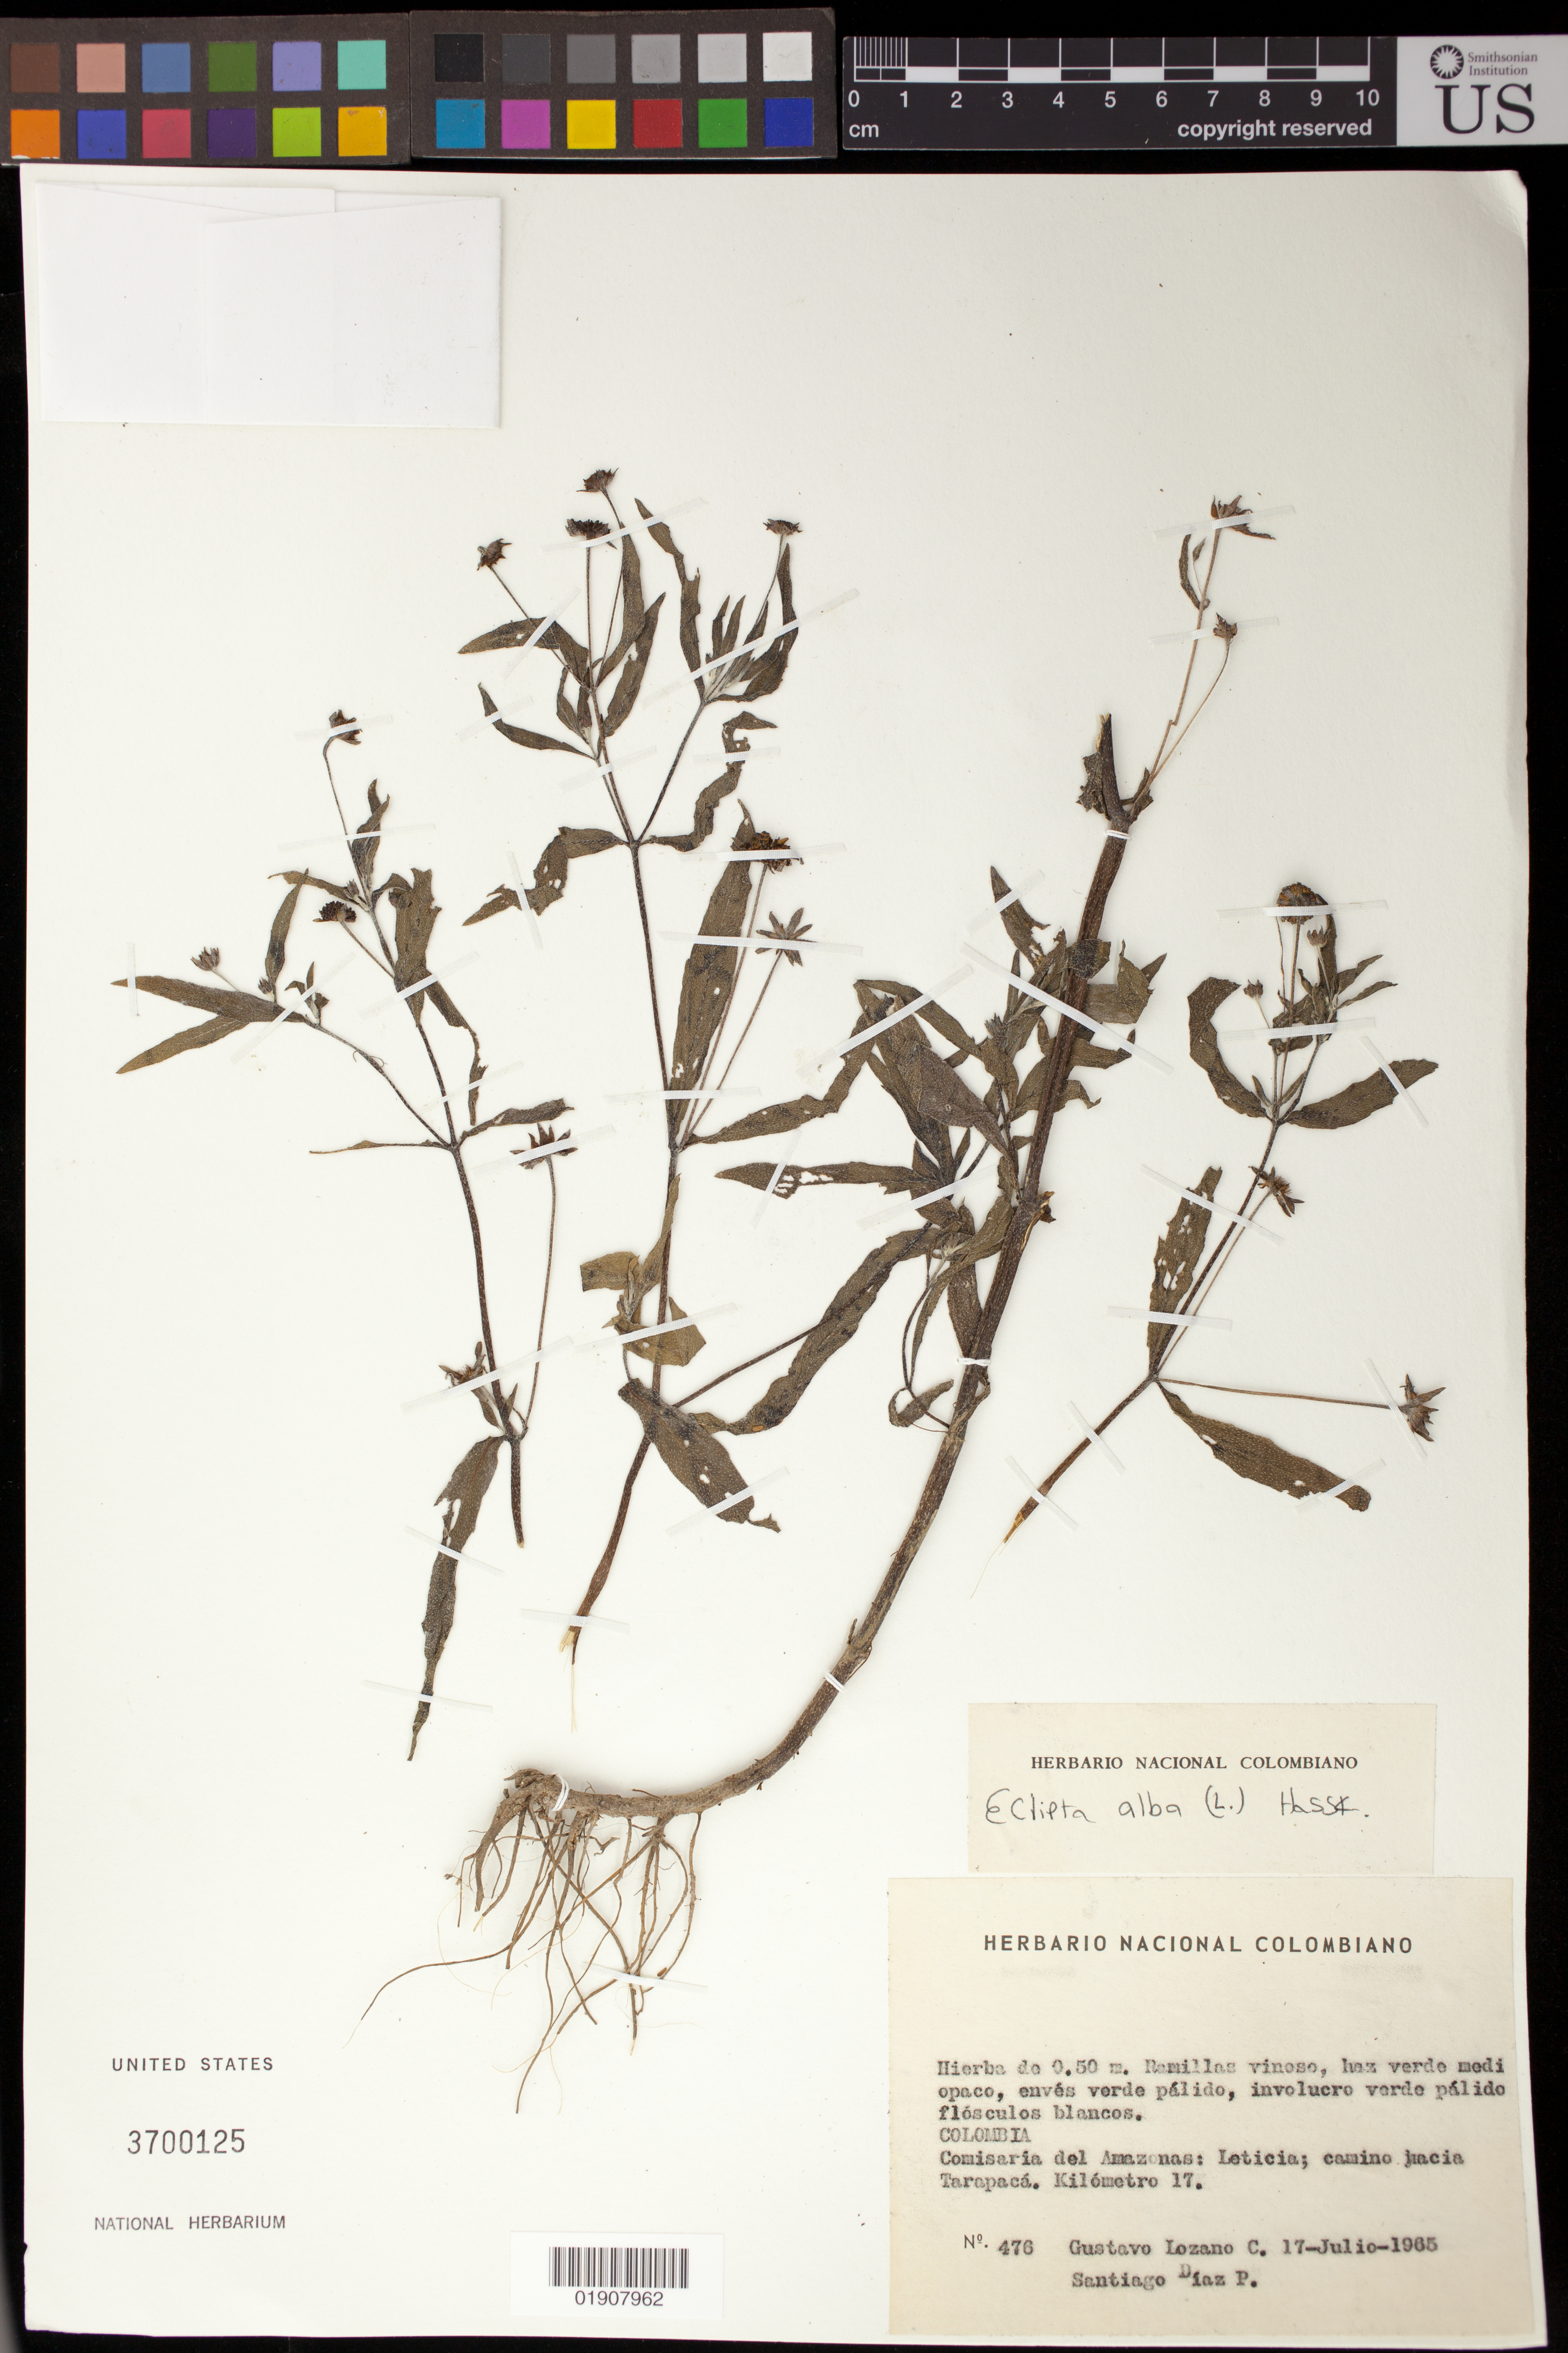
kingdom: Plantae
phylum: Tracheophyta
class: Magnoliopsida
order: Asterales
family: Asteraceae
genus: Eclipta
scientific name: Eclipta alba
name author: (L.) Hassk.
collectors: G. Lozano-Contreras & S. Díaz Píedrahíta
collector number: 476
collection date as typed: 17-Julio-1965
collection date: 1965-07-17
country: Colombia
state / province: Amazônas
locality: Leticia; camino hacia Tarapacá: Kilómetro 17.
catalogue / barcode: US 3700125